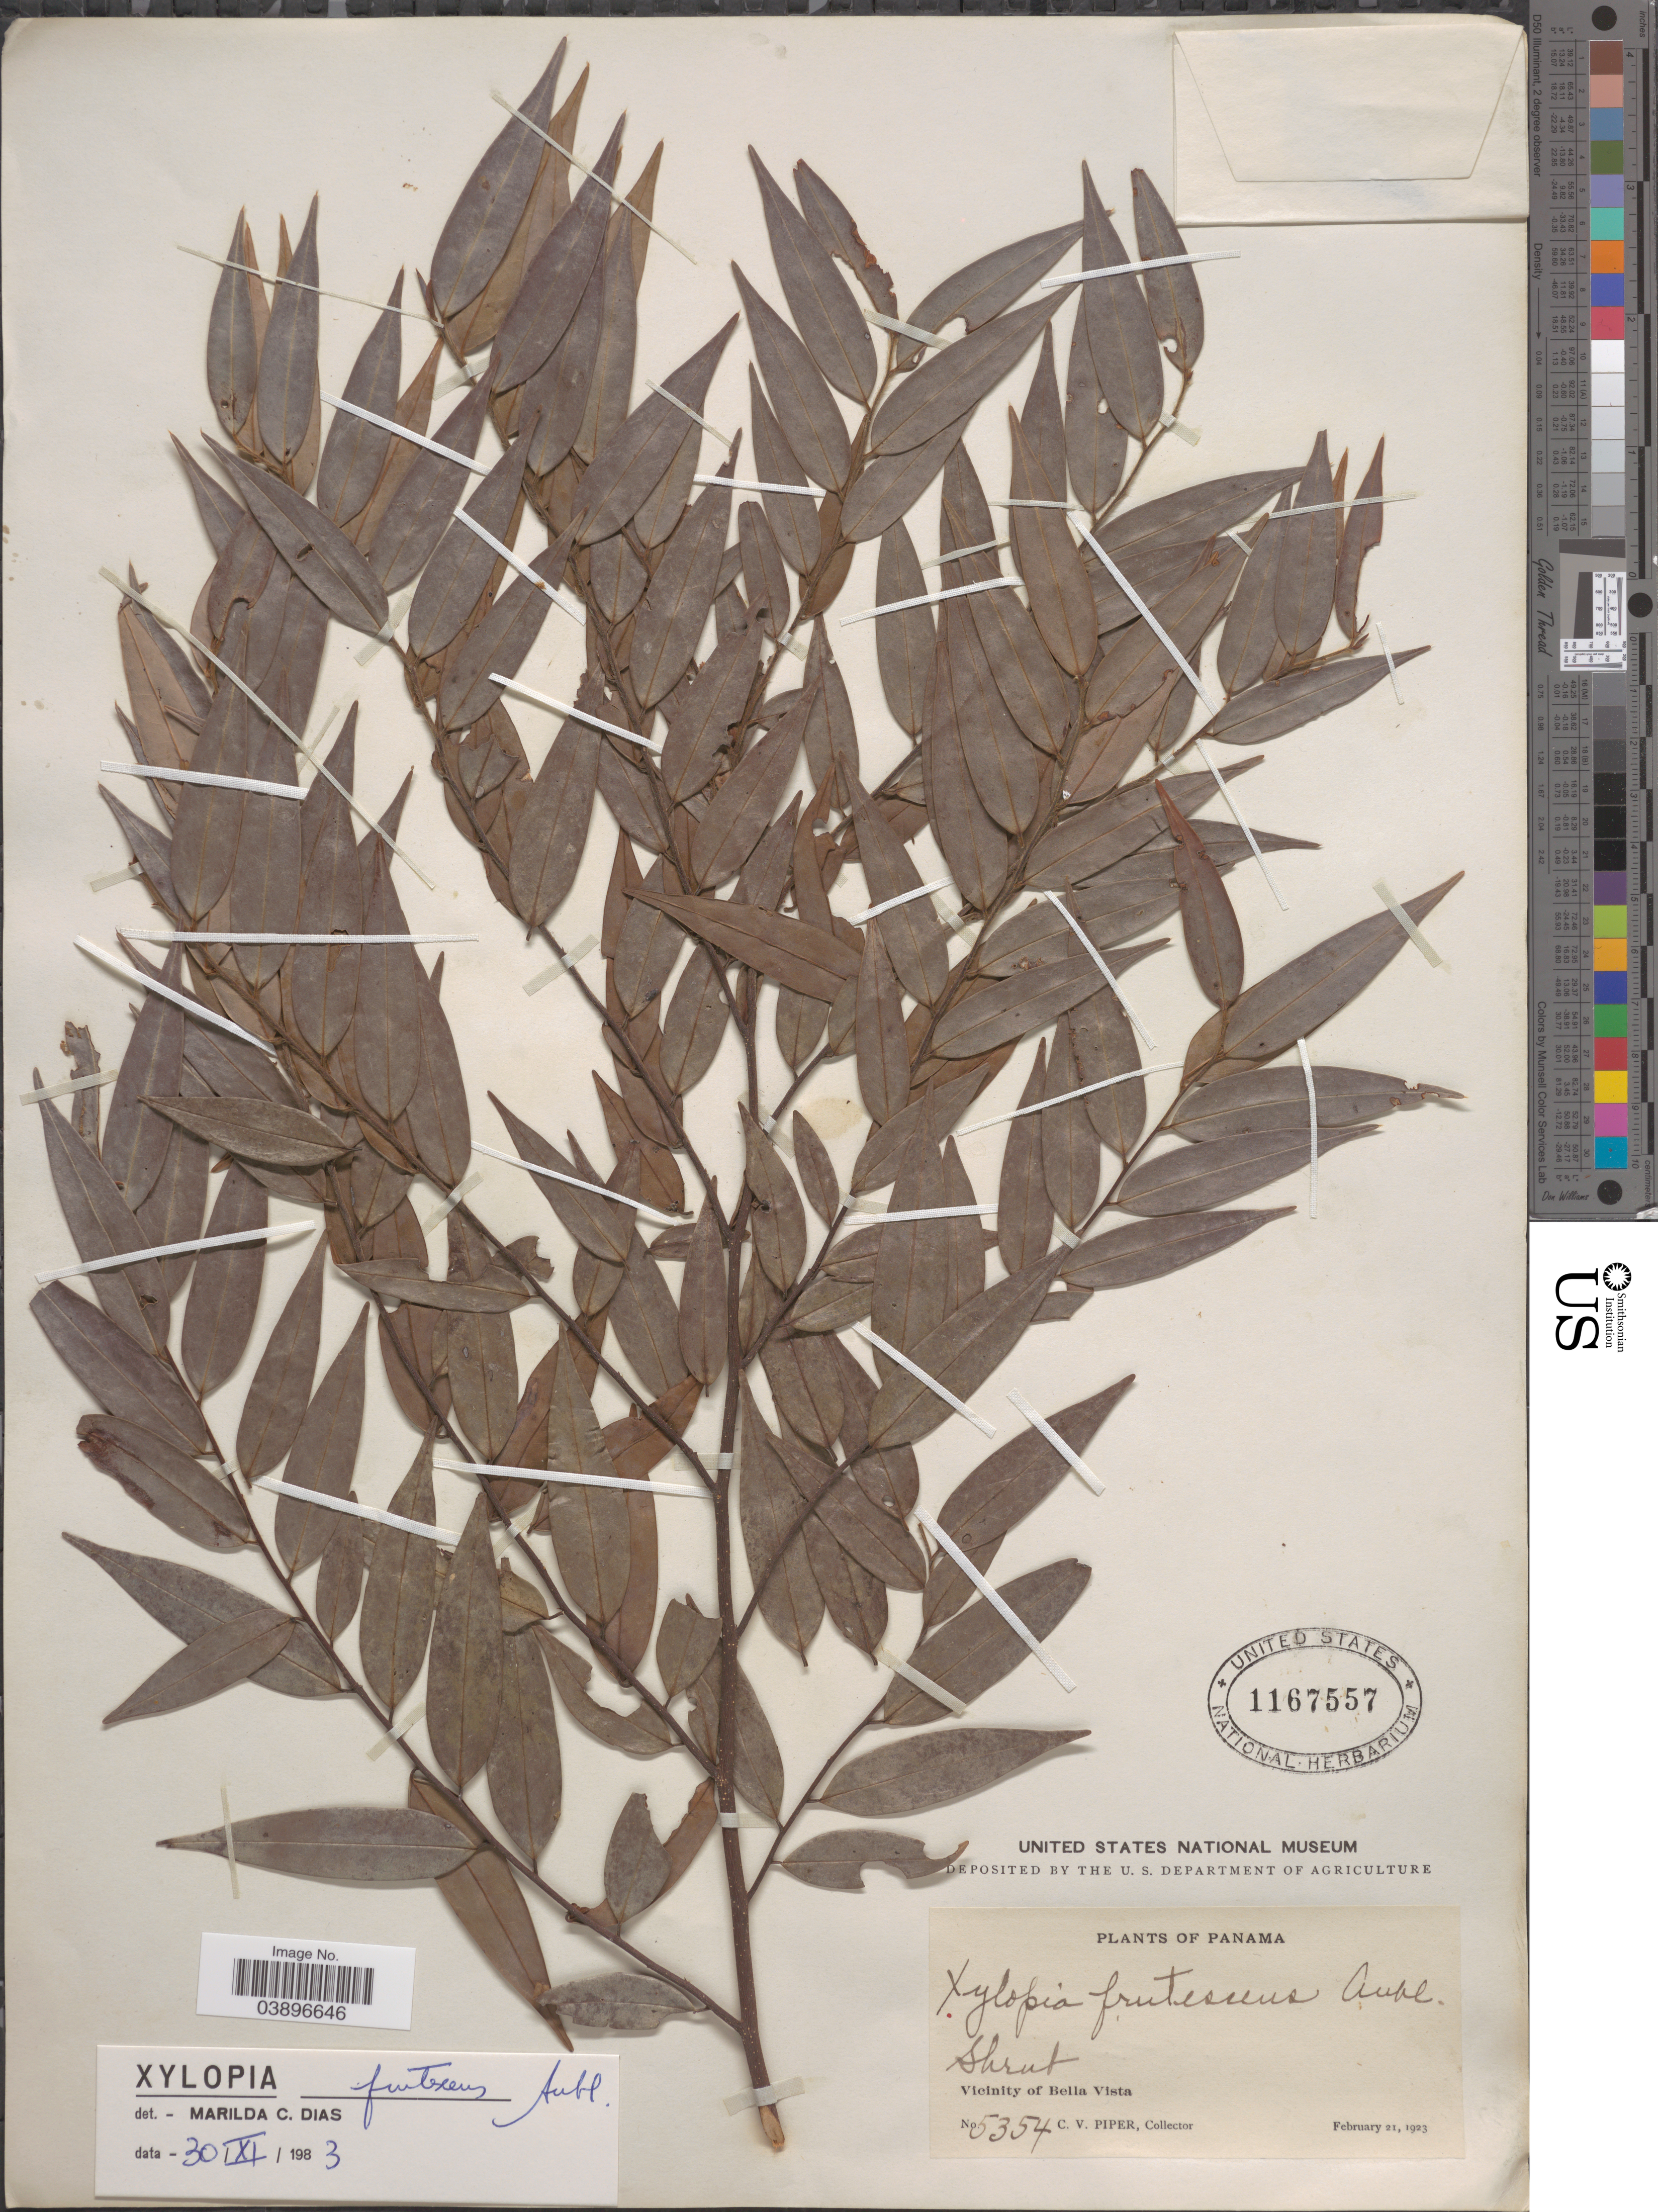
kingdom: Plantae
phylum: Tracheophyta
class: Magnoliopsida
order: Magnoliales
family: Annonaceae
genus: Xylopia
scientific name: Xylopia frutescens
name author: Aubl.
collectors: C. V. Piper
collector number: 5354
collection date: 1923-02-21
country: Panama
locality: Vicinity of Bella Vista.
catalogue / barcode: US 1167557